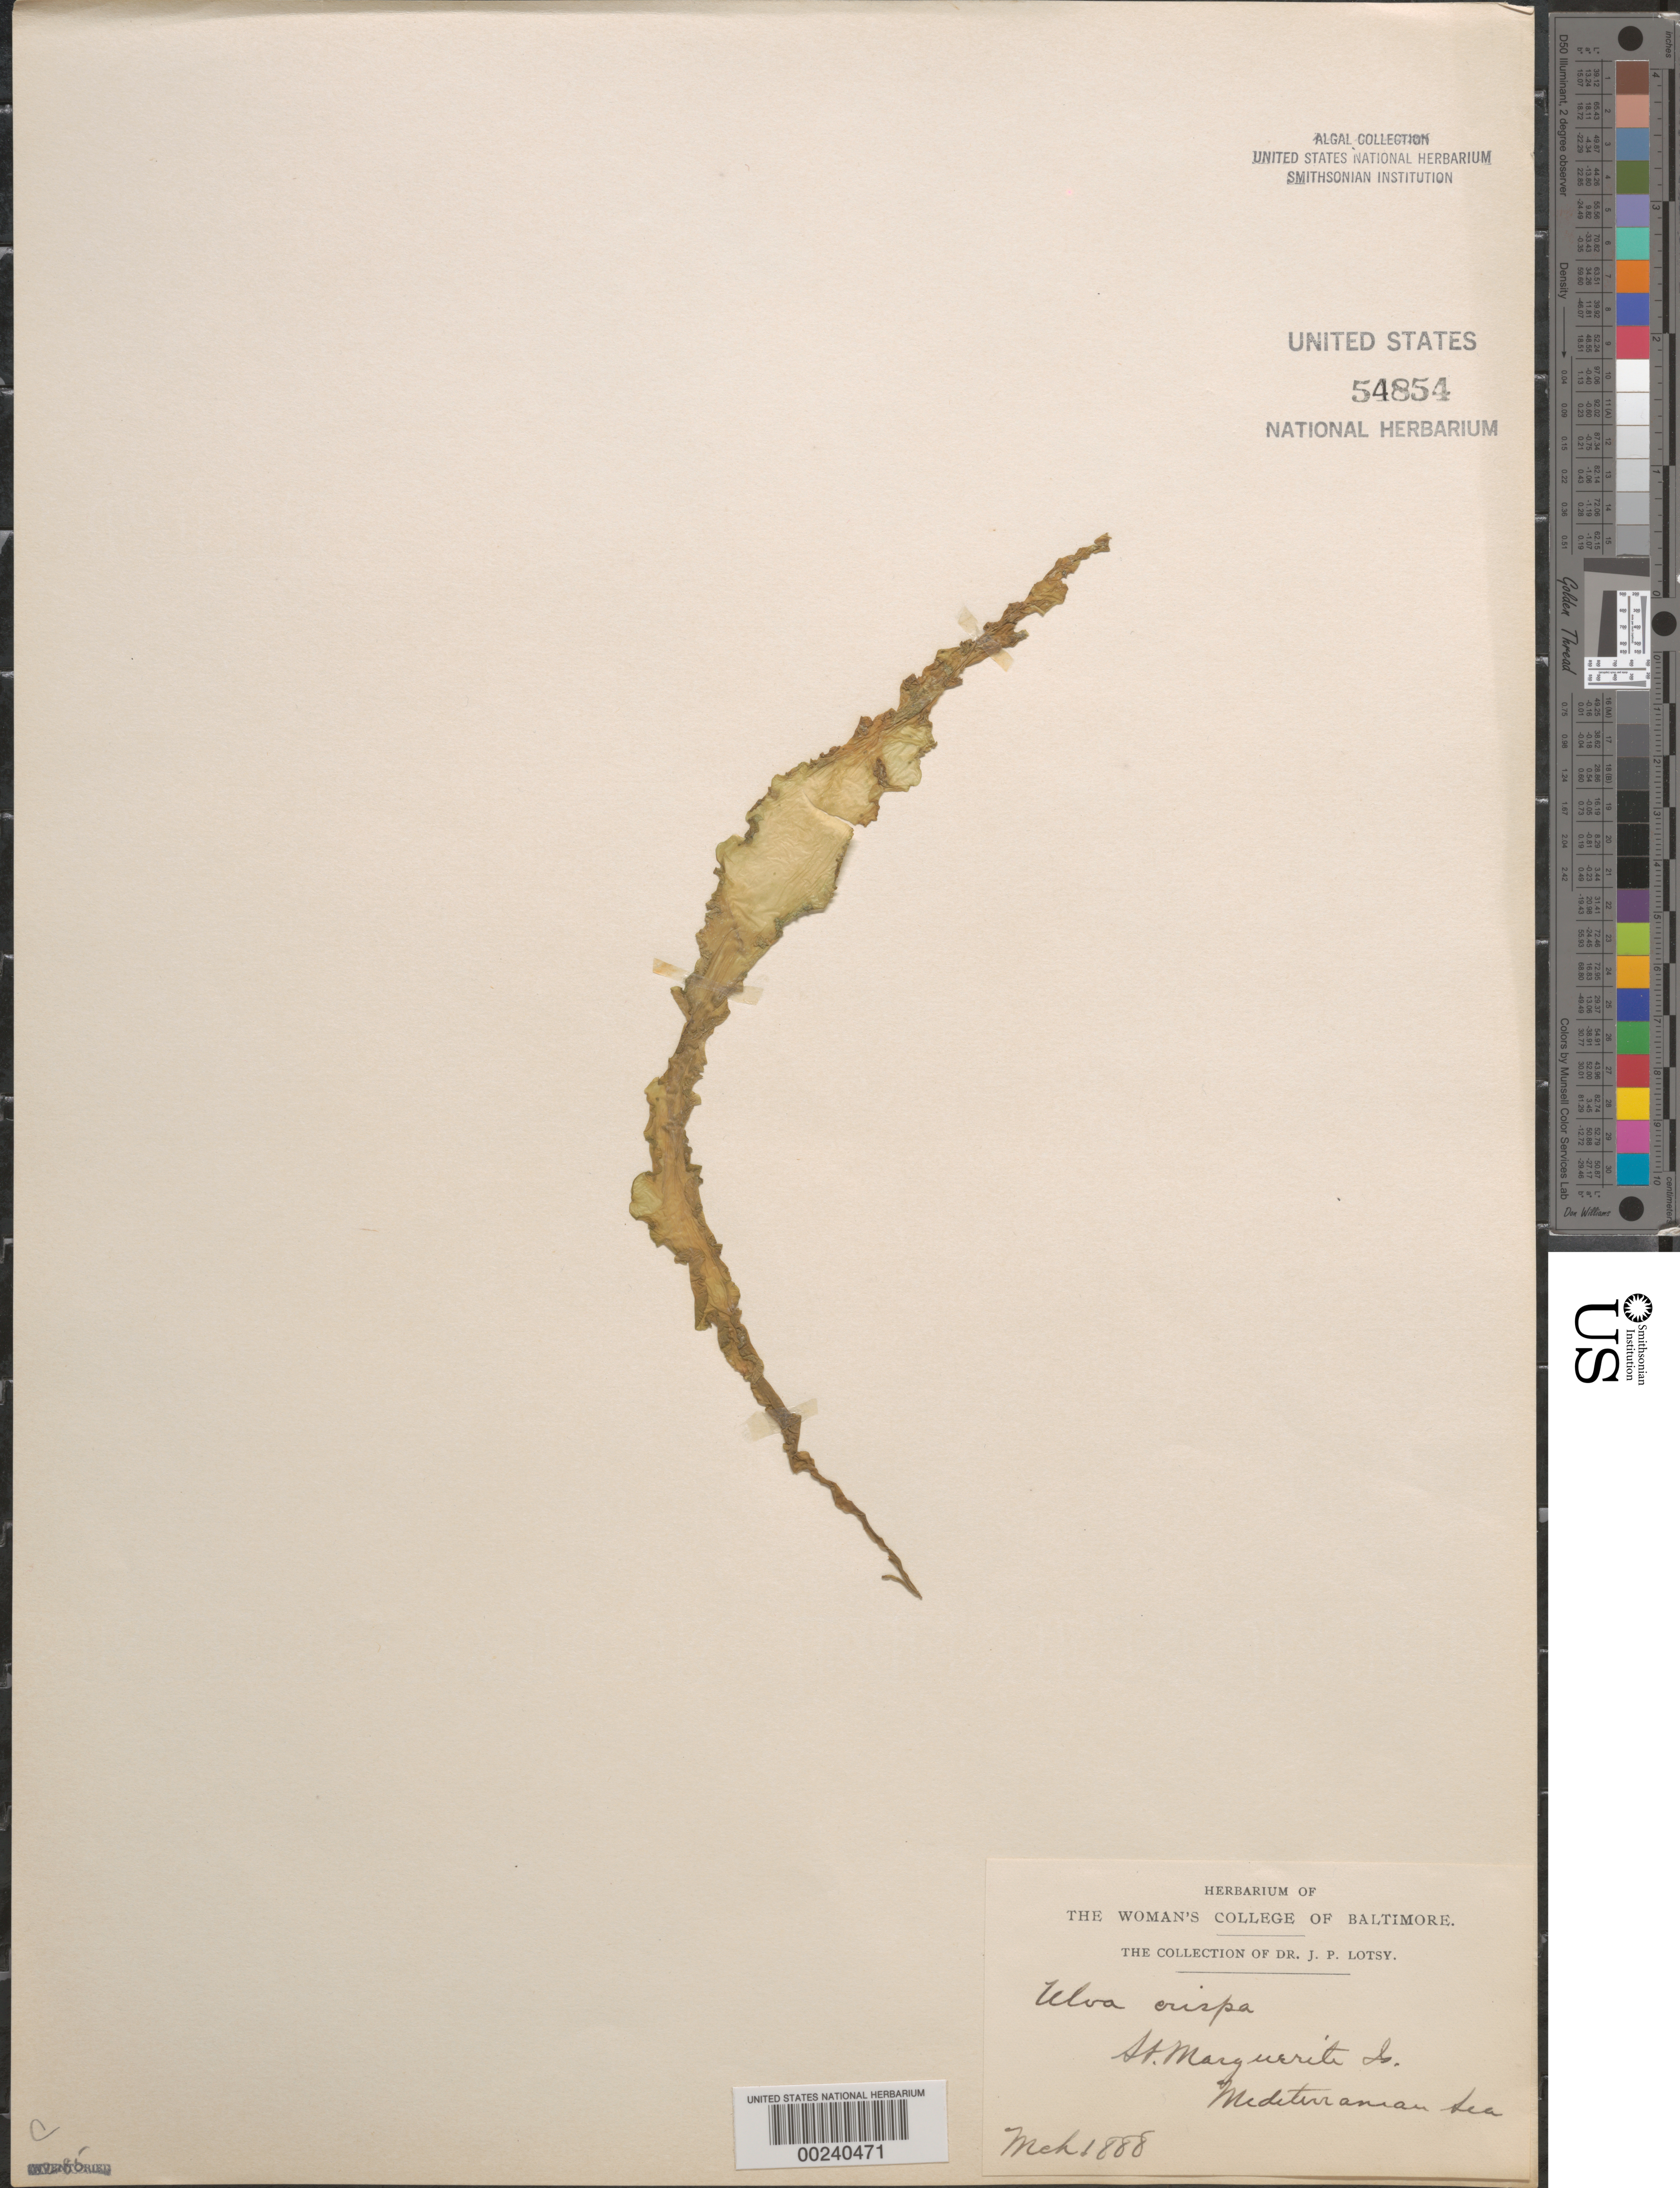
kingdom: Plantae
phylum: Chlorophyta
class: Trebouxiophyceae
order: Prasiolales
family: Prasiolaceae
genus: Prasiola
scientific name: Prasiola crispa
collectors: J. Lotsy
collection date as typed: Mar 1888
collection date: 1888-03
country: France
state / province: Provence-Alpes-Côte d'Azur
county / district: Alpes-Maritimes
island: St. Marguerite Island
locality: Mediterranean Sea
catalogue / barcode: US 54854